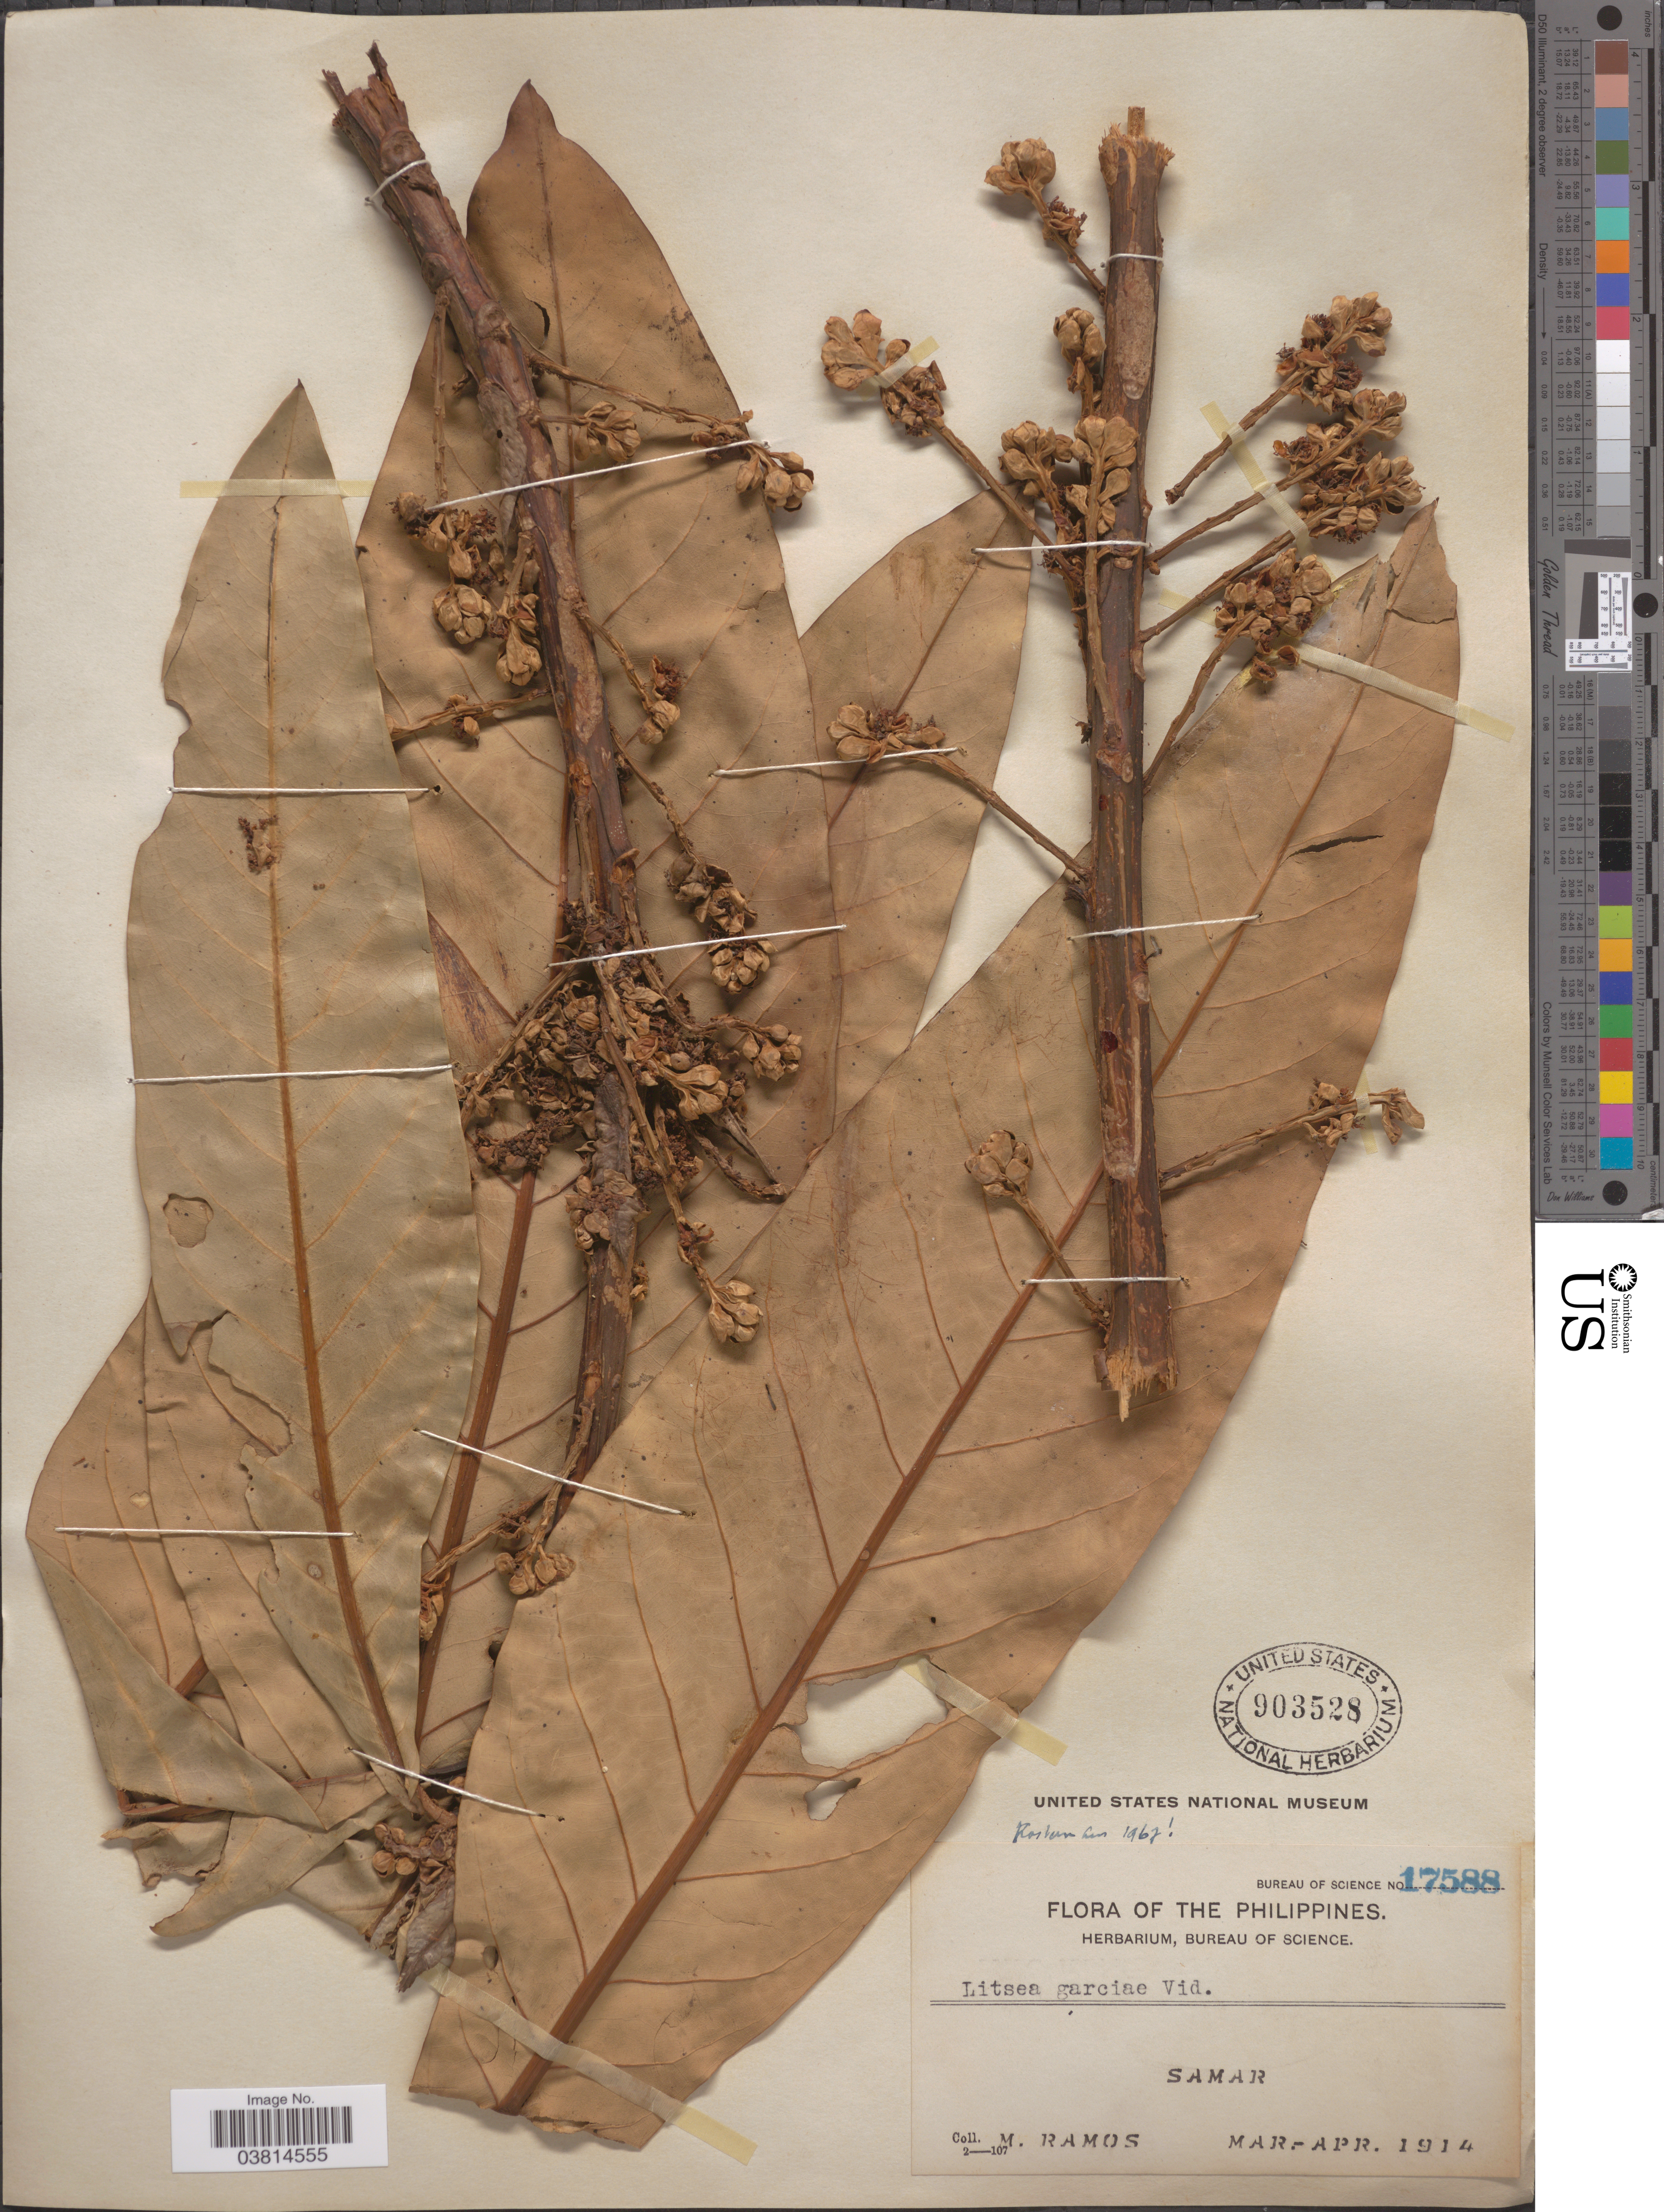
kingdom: Plantae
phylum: Tracheophyta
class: Magnoliopsida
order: Laurales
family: Lauraceae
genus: Litsea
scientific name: Litsea garciae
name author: S. Vidal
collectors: M. Ramos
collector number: Bureau of Science 17588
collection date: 1914-03/1914-04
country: Philippines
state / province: Eastern Visayas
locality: Samar.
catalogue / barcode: US 903528